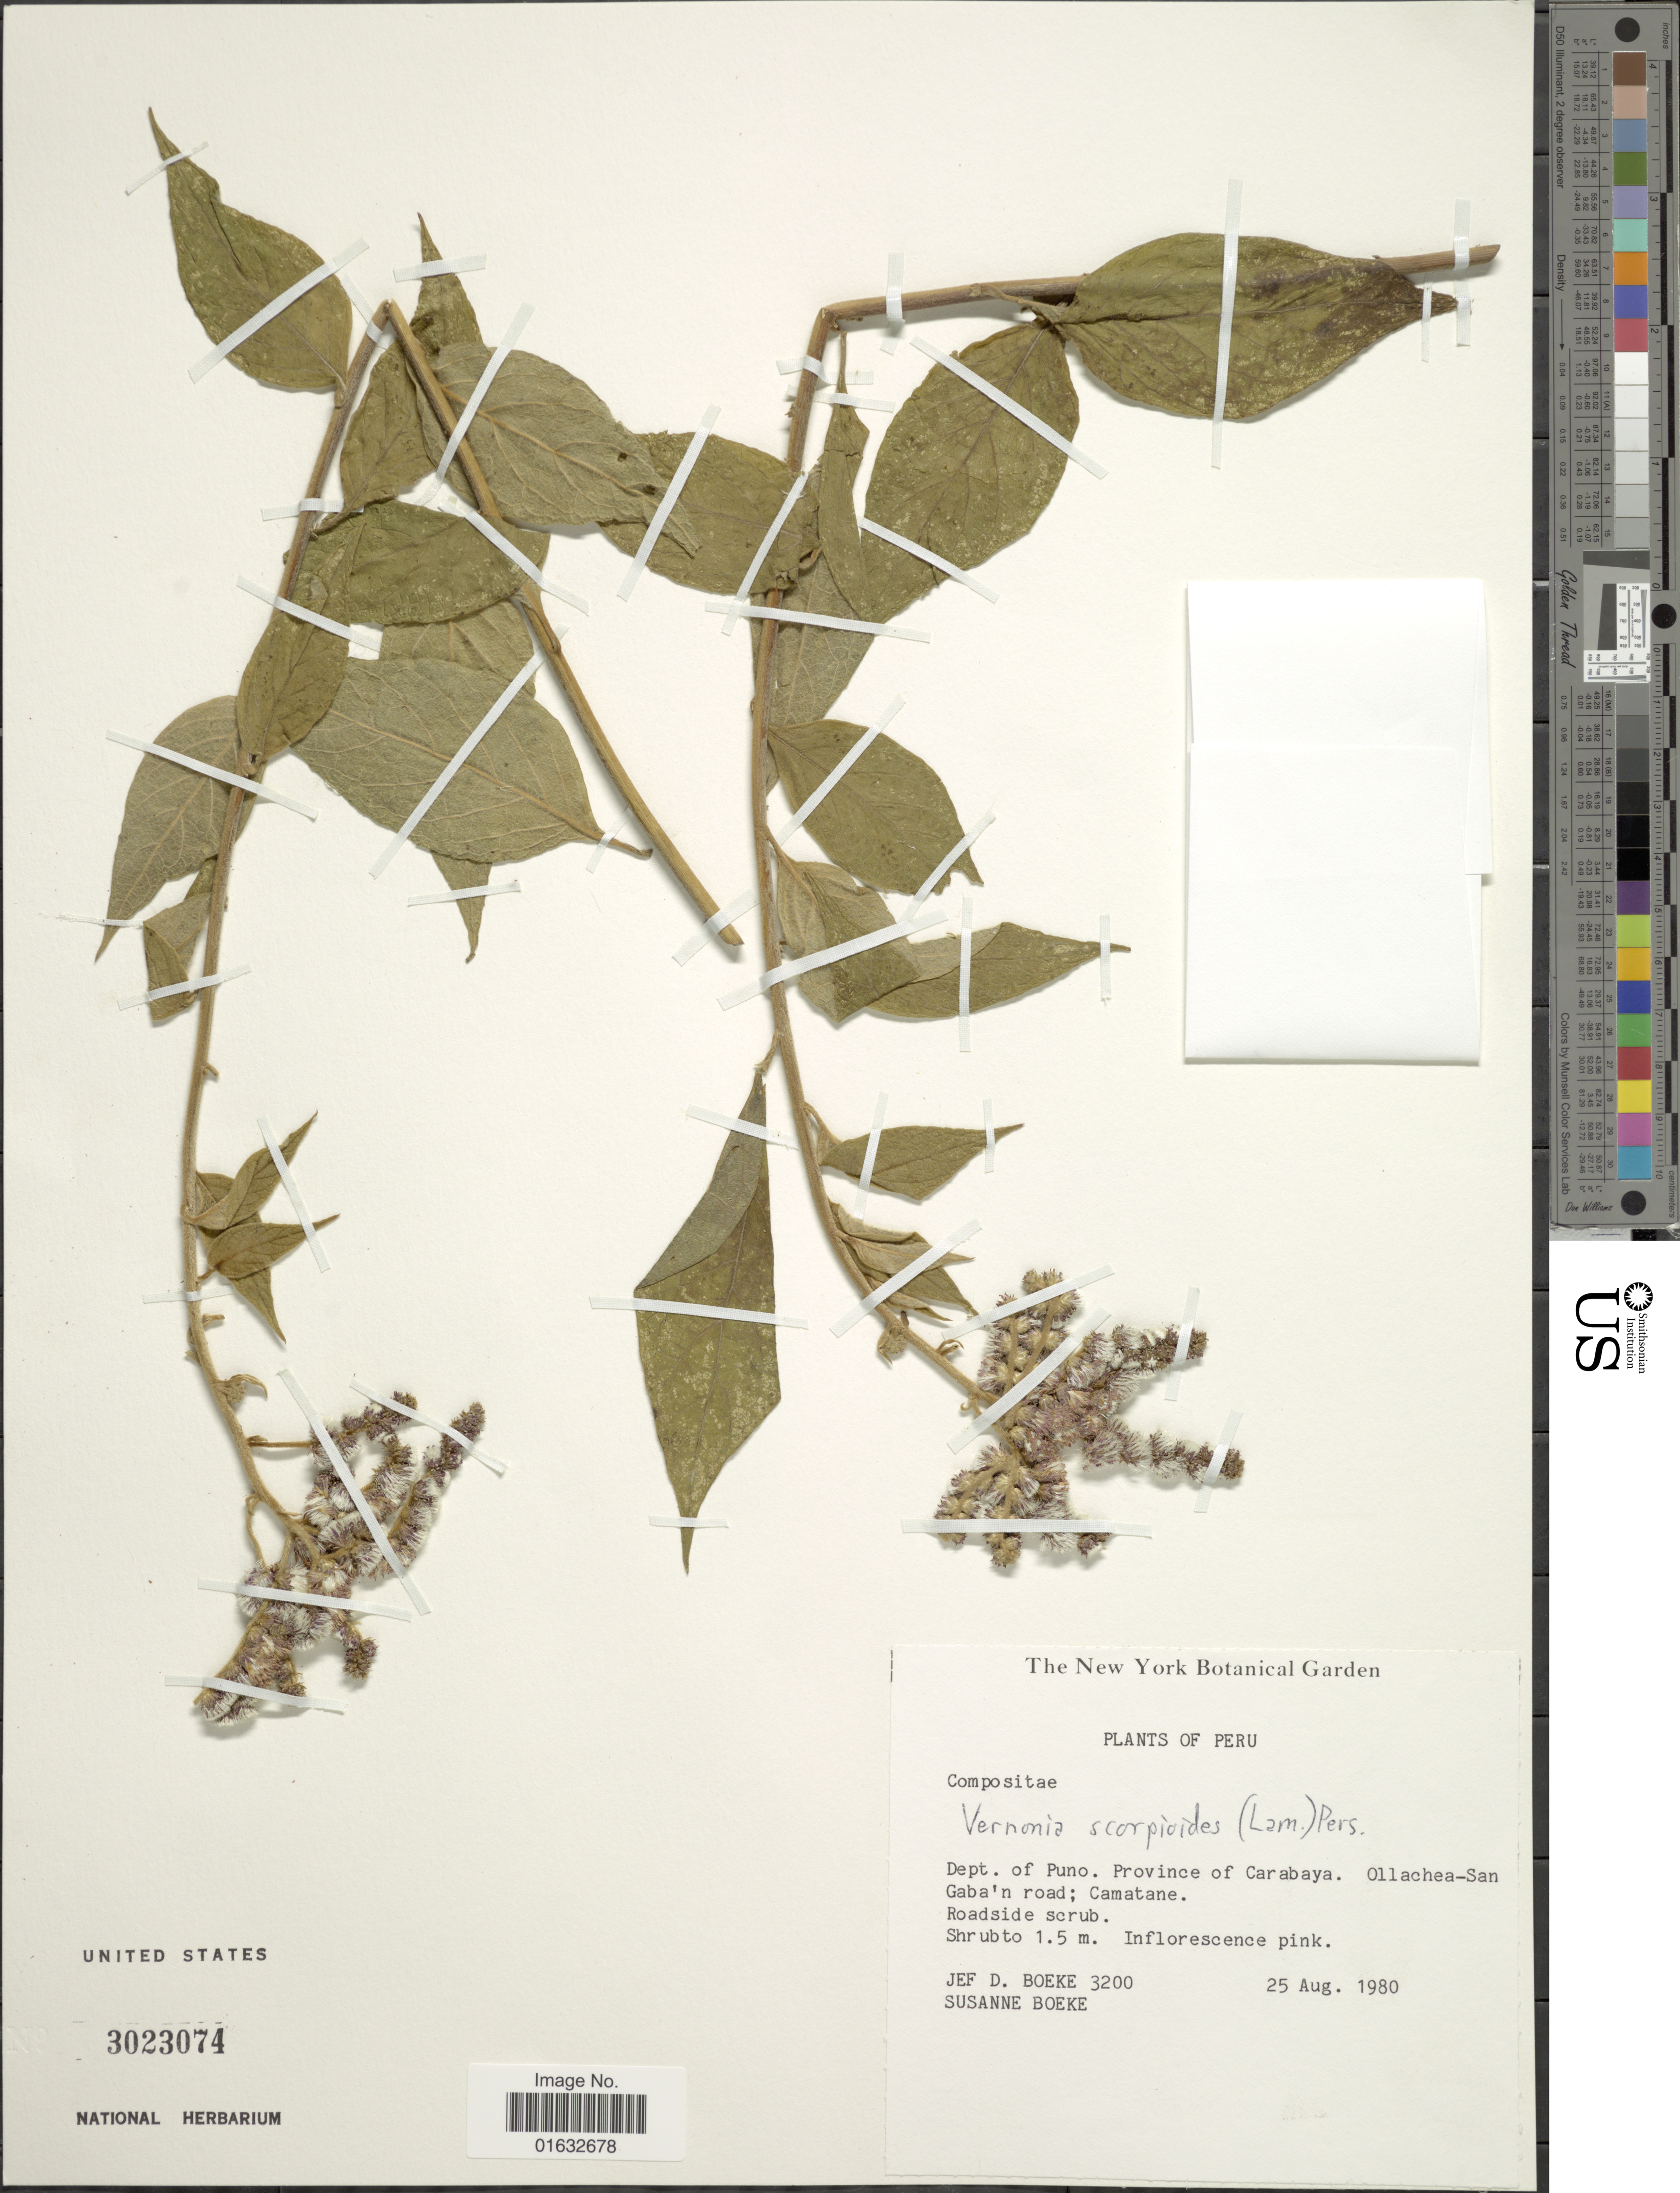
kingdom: Plantae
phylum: Tracheophyta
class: Magnoliopsida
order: Asterales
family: Asteraceae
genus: Cyrtocymura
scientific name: Cyrtocymura scorpioides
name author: (Lam.) H. Rob.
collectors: J. D. Boeke & S. Boeke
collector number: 3200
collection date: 1980-08-25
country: Peru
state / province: Puno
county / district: Carabaya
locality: Dept. Puno. Province of Carabaya. Ollachea-San Gaba' n road: Camatane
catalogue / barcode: US 3023074